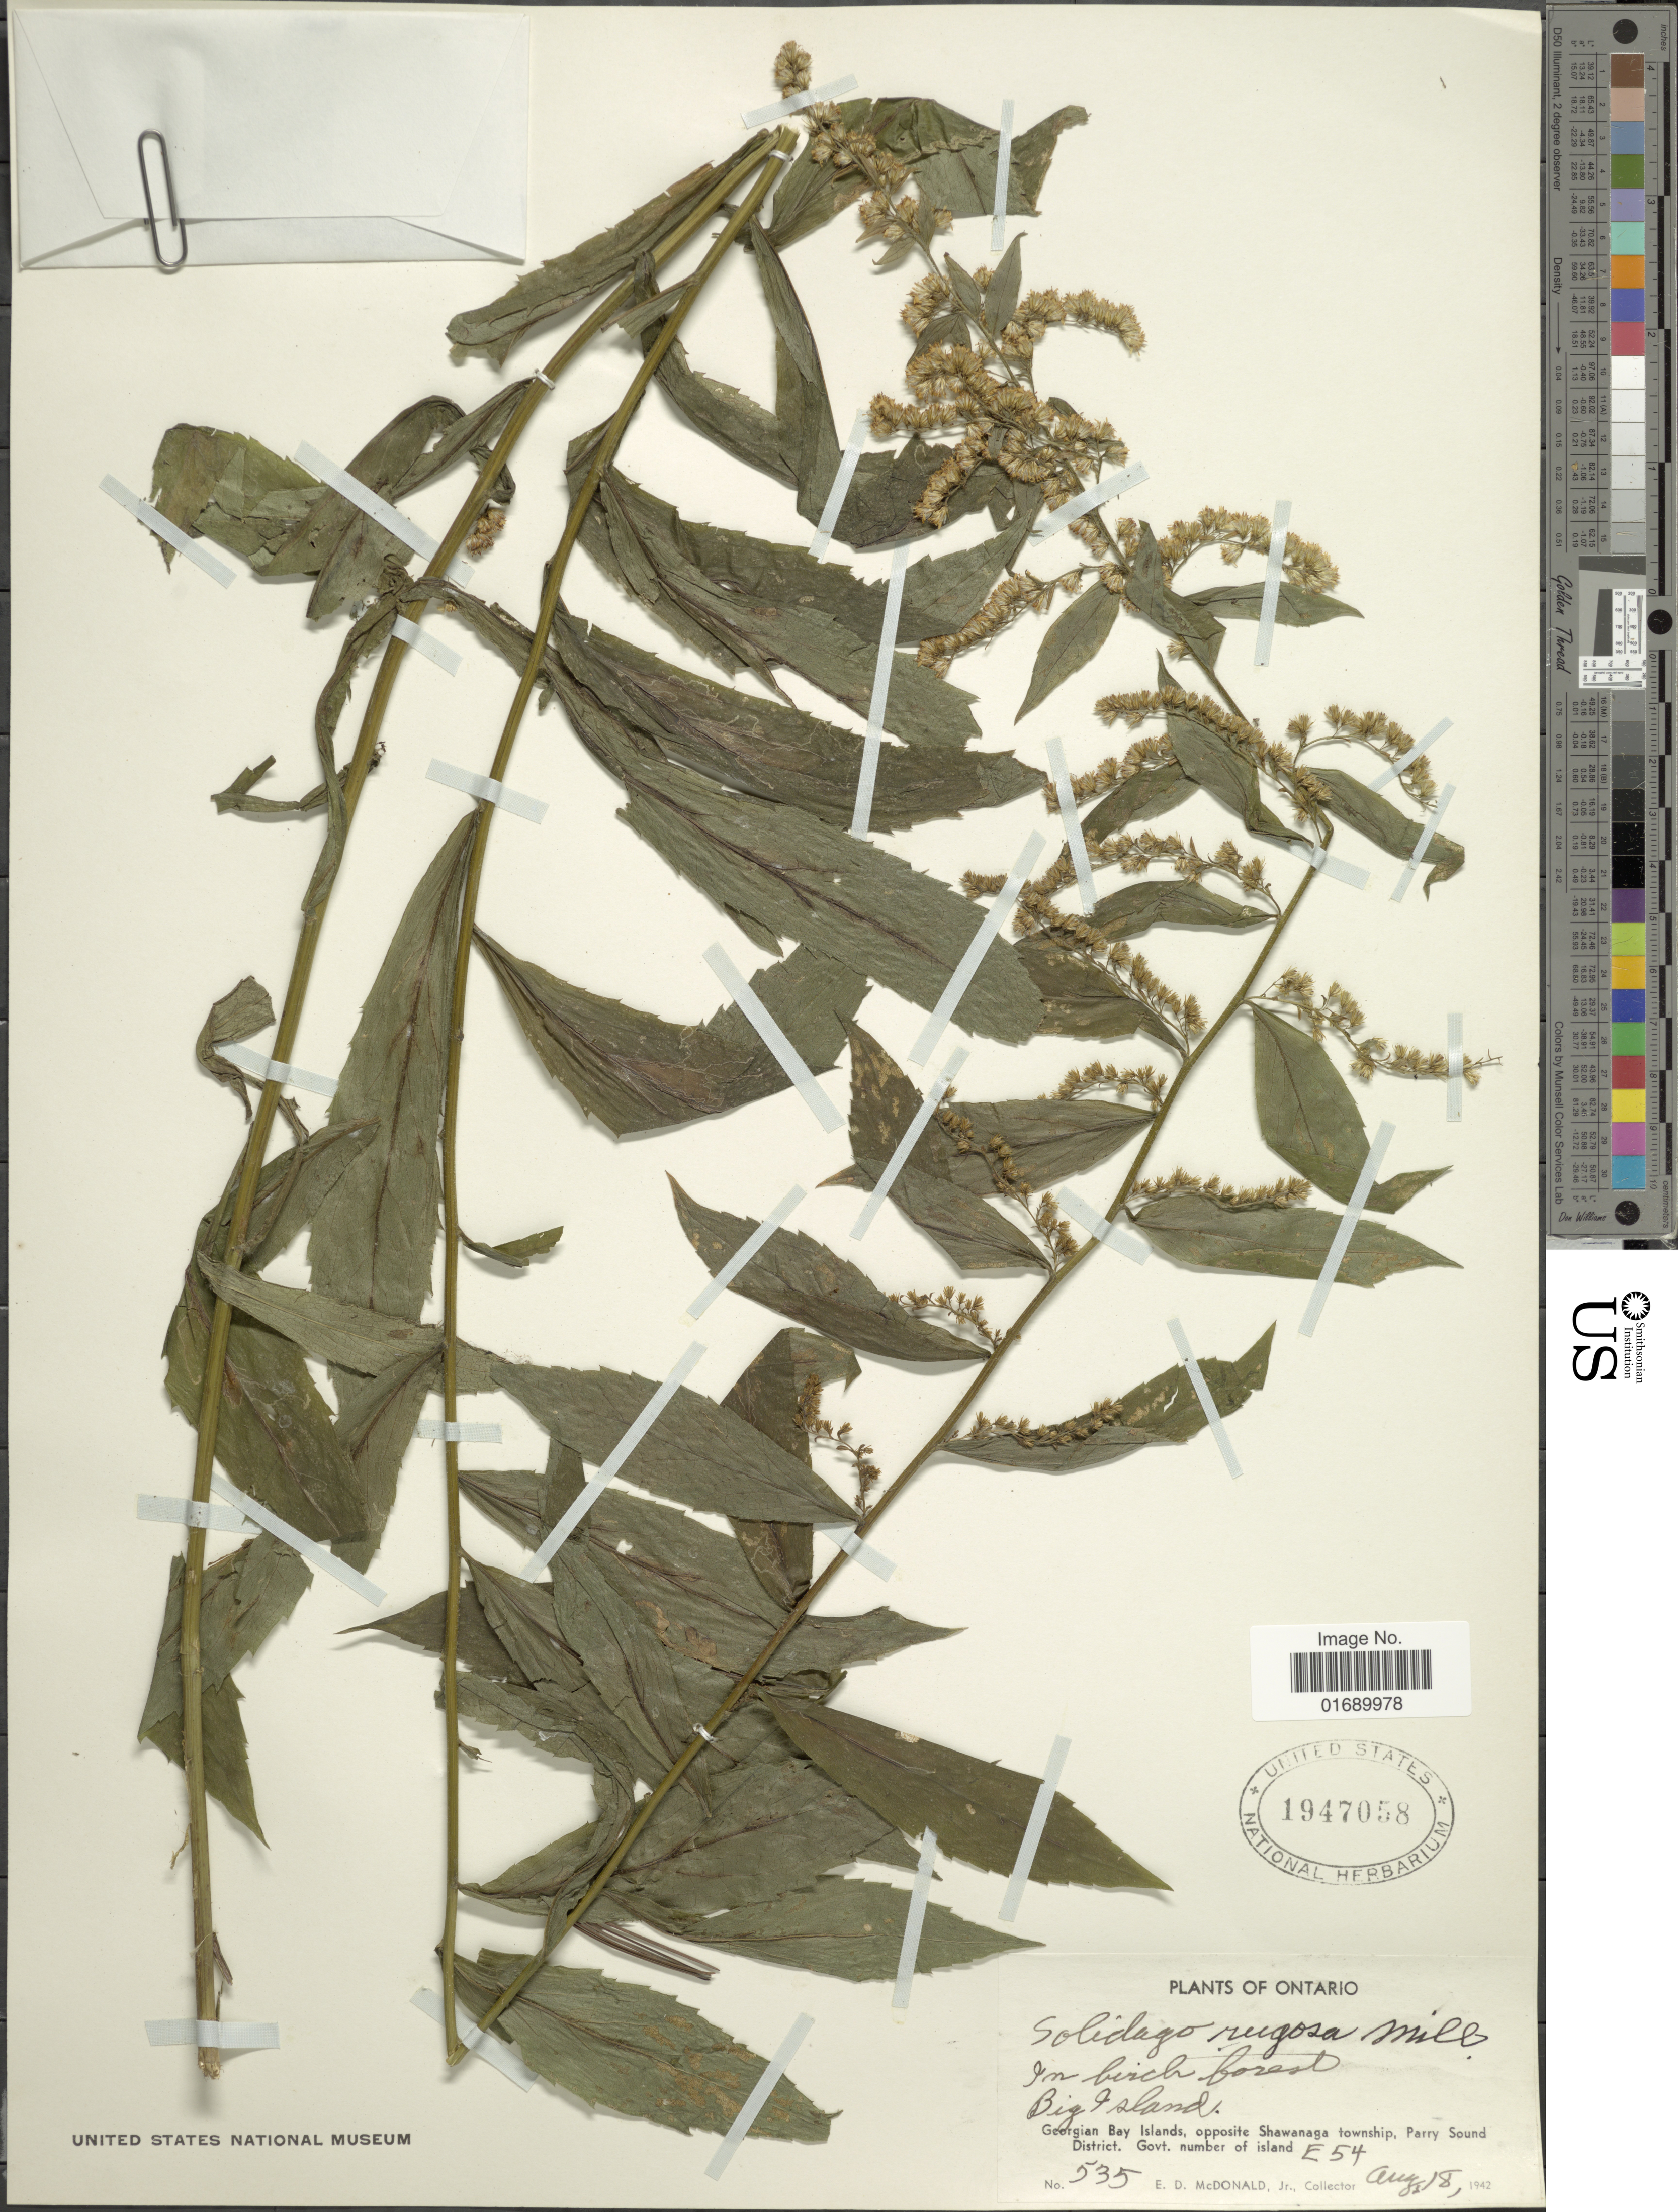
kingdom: Plantae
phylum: Tracheophyta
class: Magnoliopsida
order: Asterales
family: Asteraceae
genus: Solidago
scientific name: Solidago rugosa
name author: Mill.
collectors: E. D. McDonald Jr.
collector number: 535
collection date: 1942-08-18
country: Canada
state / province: Ontario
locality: In birch forest, Big Island, georgian Bay Islands, opposite Shawanaga township, parry Sound District. Govt. number of island E54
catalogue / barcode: US 1947058